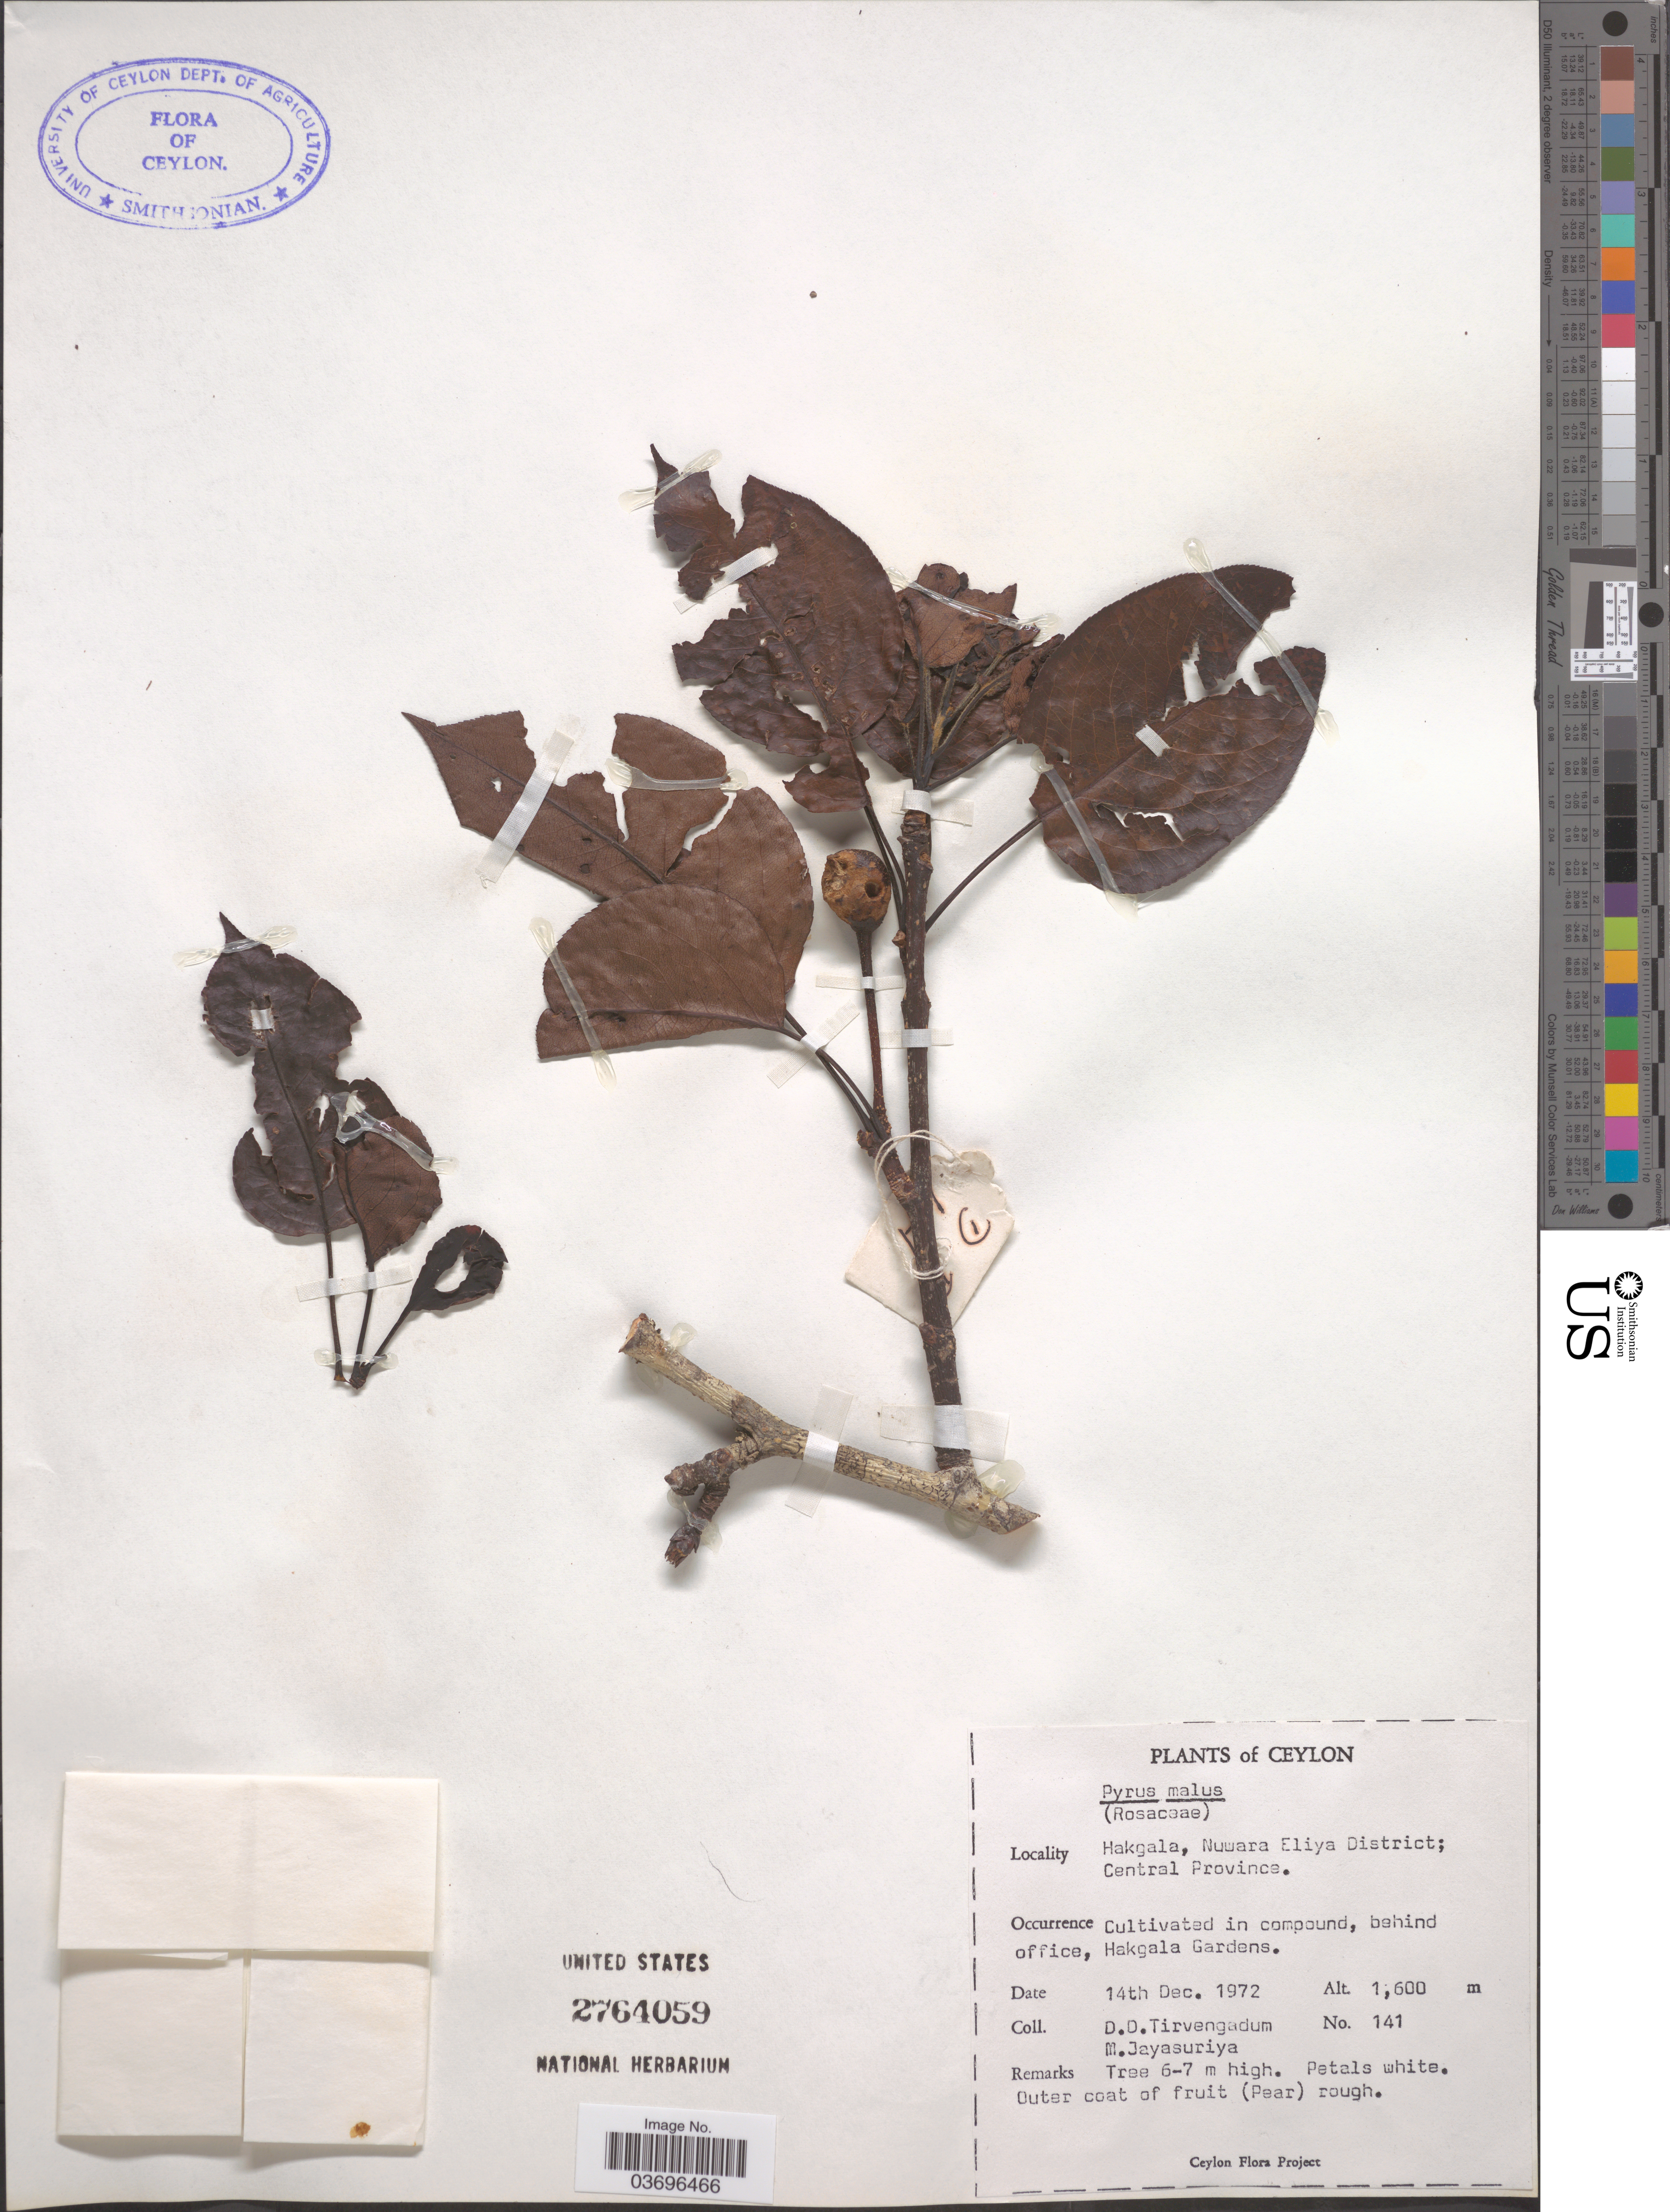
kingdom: Plantae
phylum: Tracheophyta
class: Magnoliopsida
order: Rosales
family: Rosaceae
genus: Pyrus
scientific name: Pyrus malus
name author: L.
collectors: D. Tirvengadum & M. Jayasuriya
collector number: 141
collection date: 1972-12-14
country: Sri Lanka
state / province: Central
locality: Ceylon. Hakgala, Nuwara Eliya District. In compound, behind office, Hakgala Gardens.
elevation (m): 1600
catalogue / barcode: US 2764059